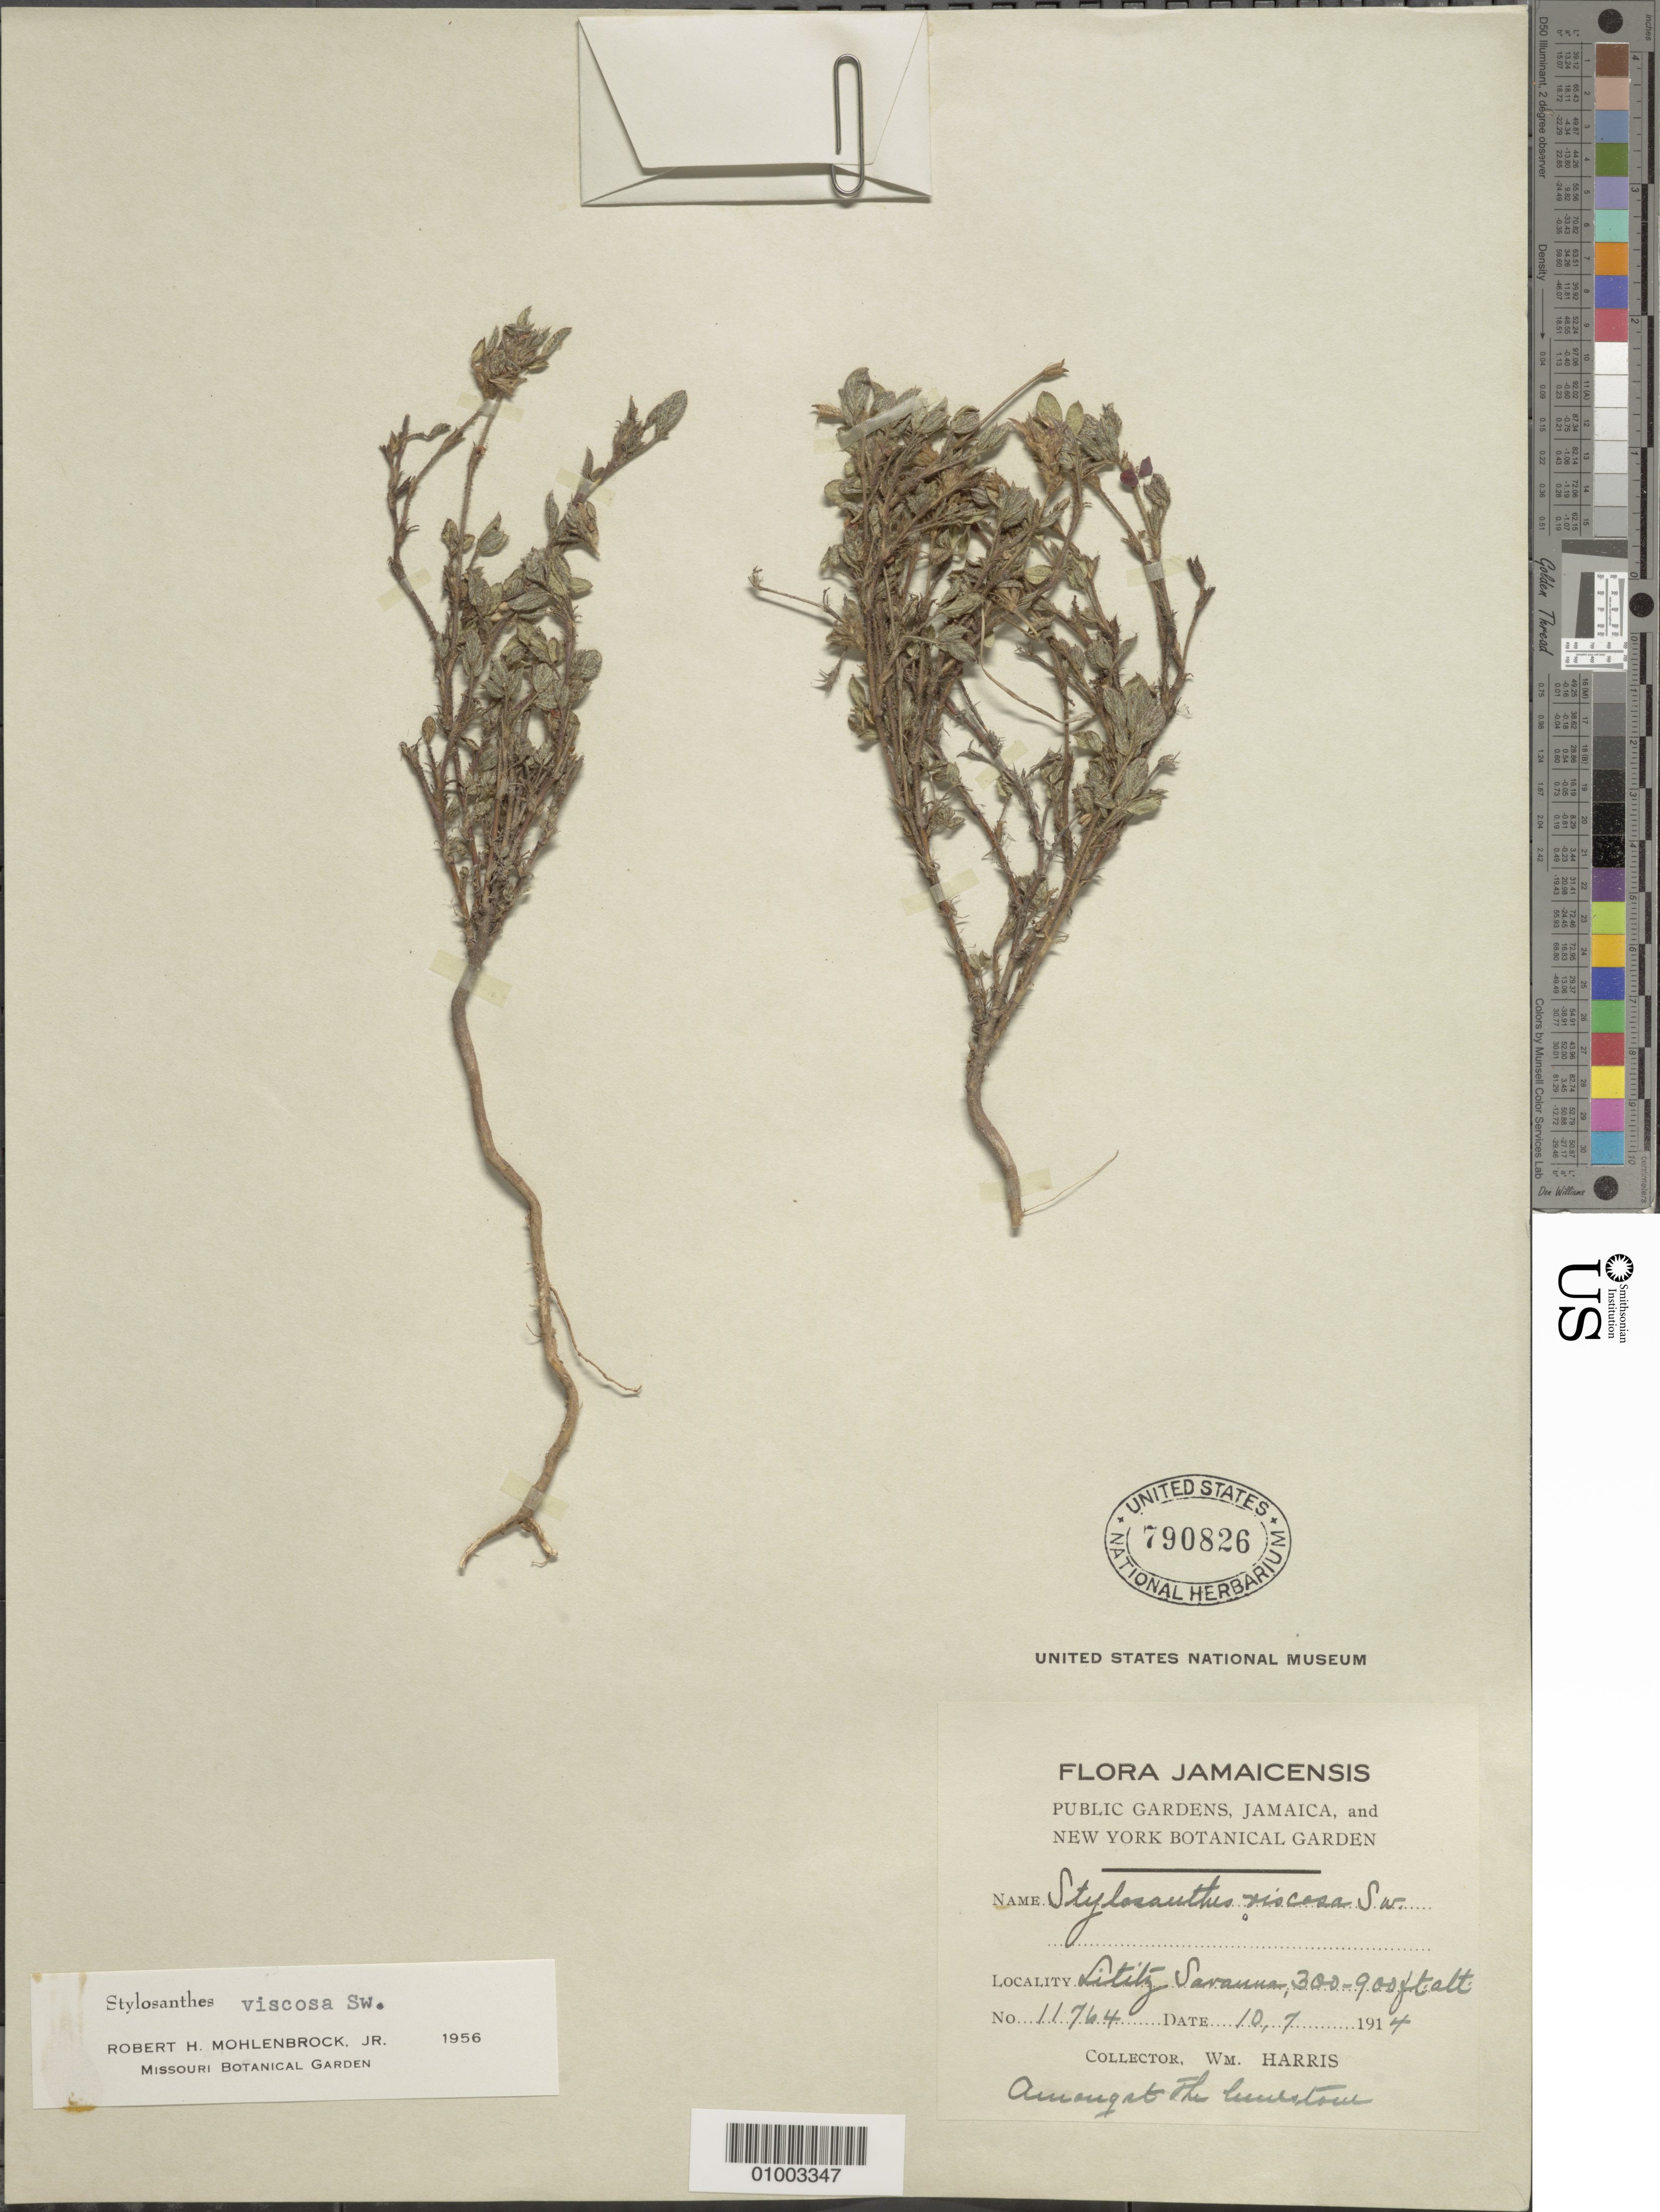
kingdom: Plantae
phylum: Tracheophyta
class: Magnoliopsida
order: Fabales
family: Fabaceae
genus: Stylosanthes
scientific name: Stylosanthes viscosa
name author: Sw.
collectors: W. H. Harris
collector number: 11764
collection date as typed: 10 Jul 1914 or 07 Oct 1914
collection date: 1914-07-10 or 1914-10-07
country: Jamaica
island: Jamaica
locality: Litity Savannas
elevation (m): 91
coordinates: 0 N, 0 E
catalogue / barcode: US 790826